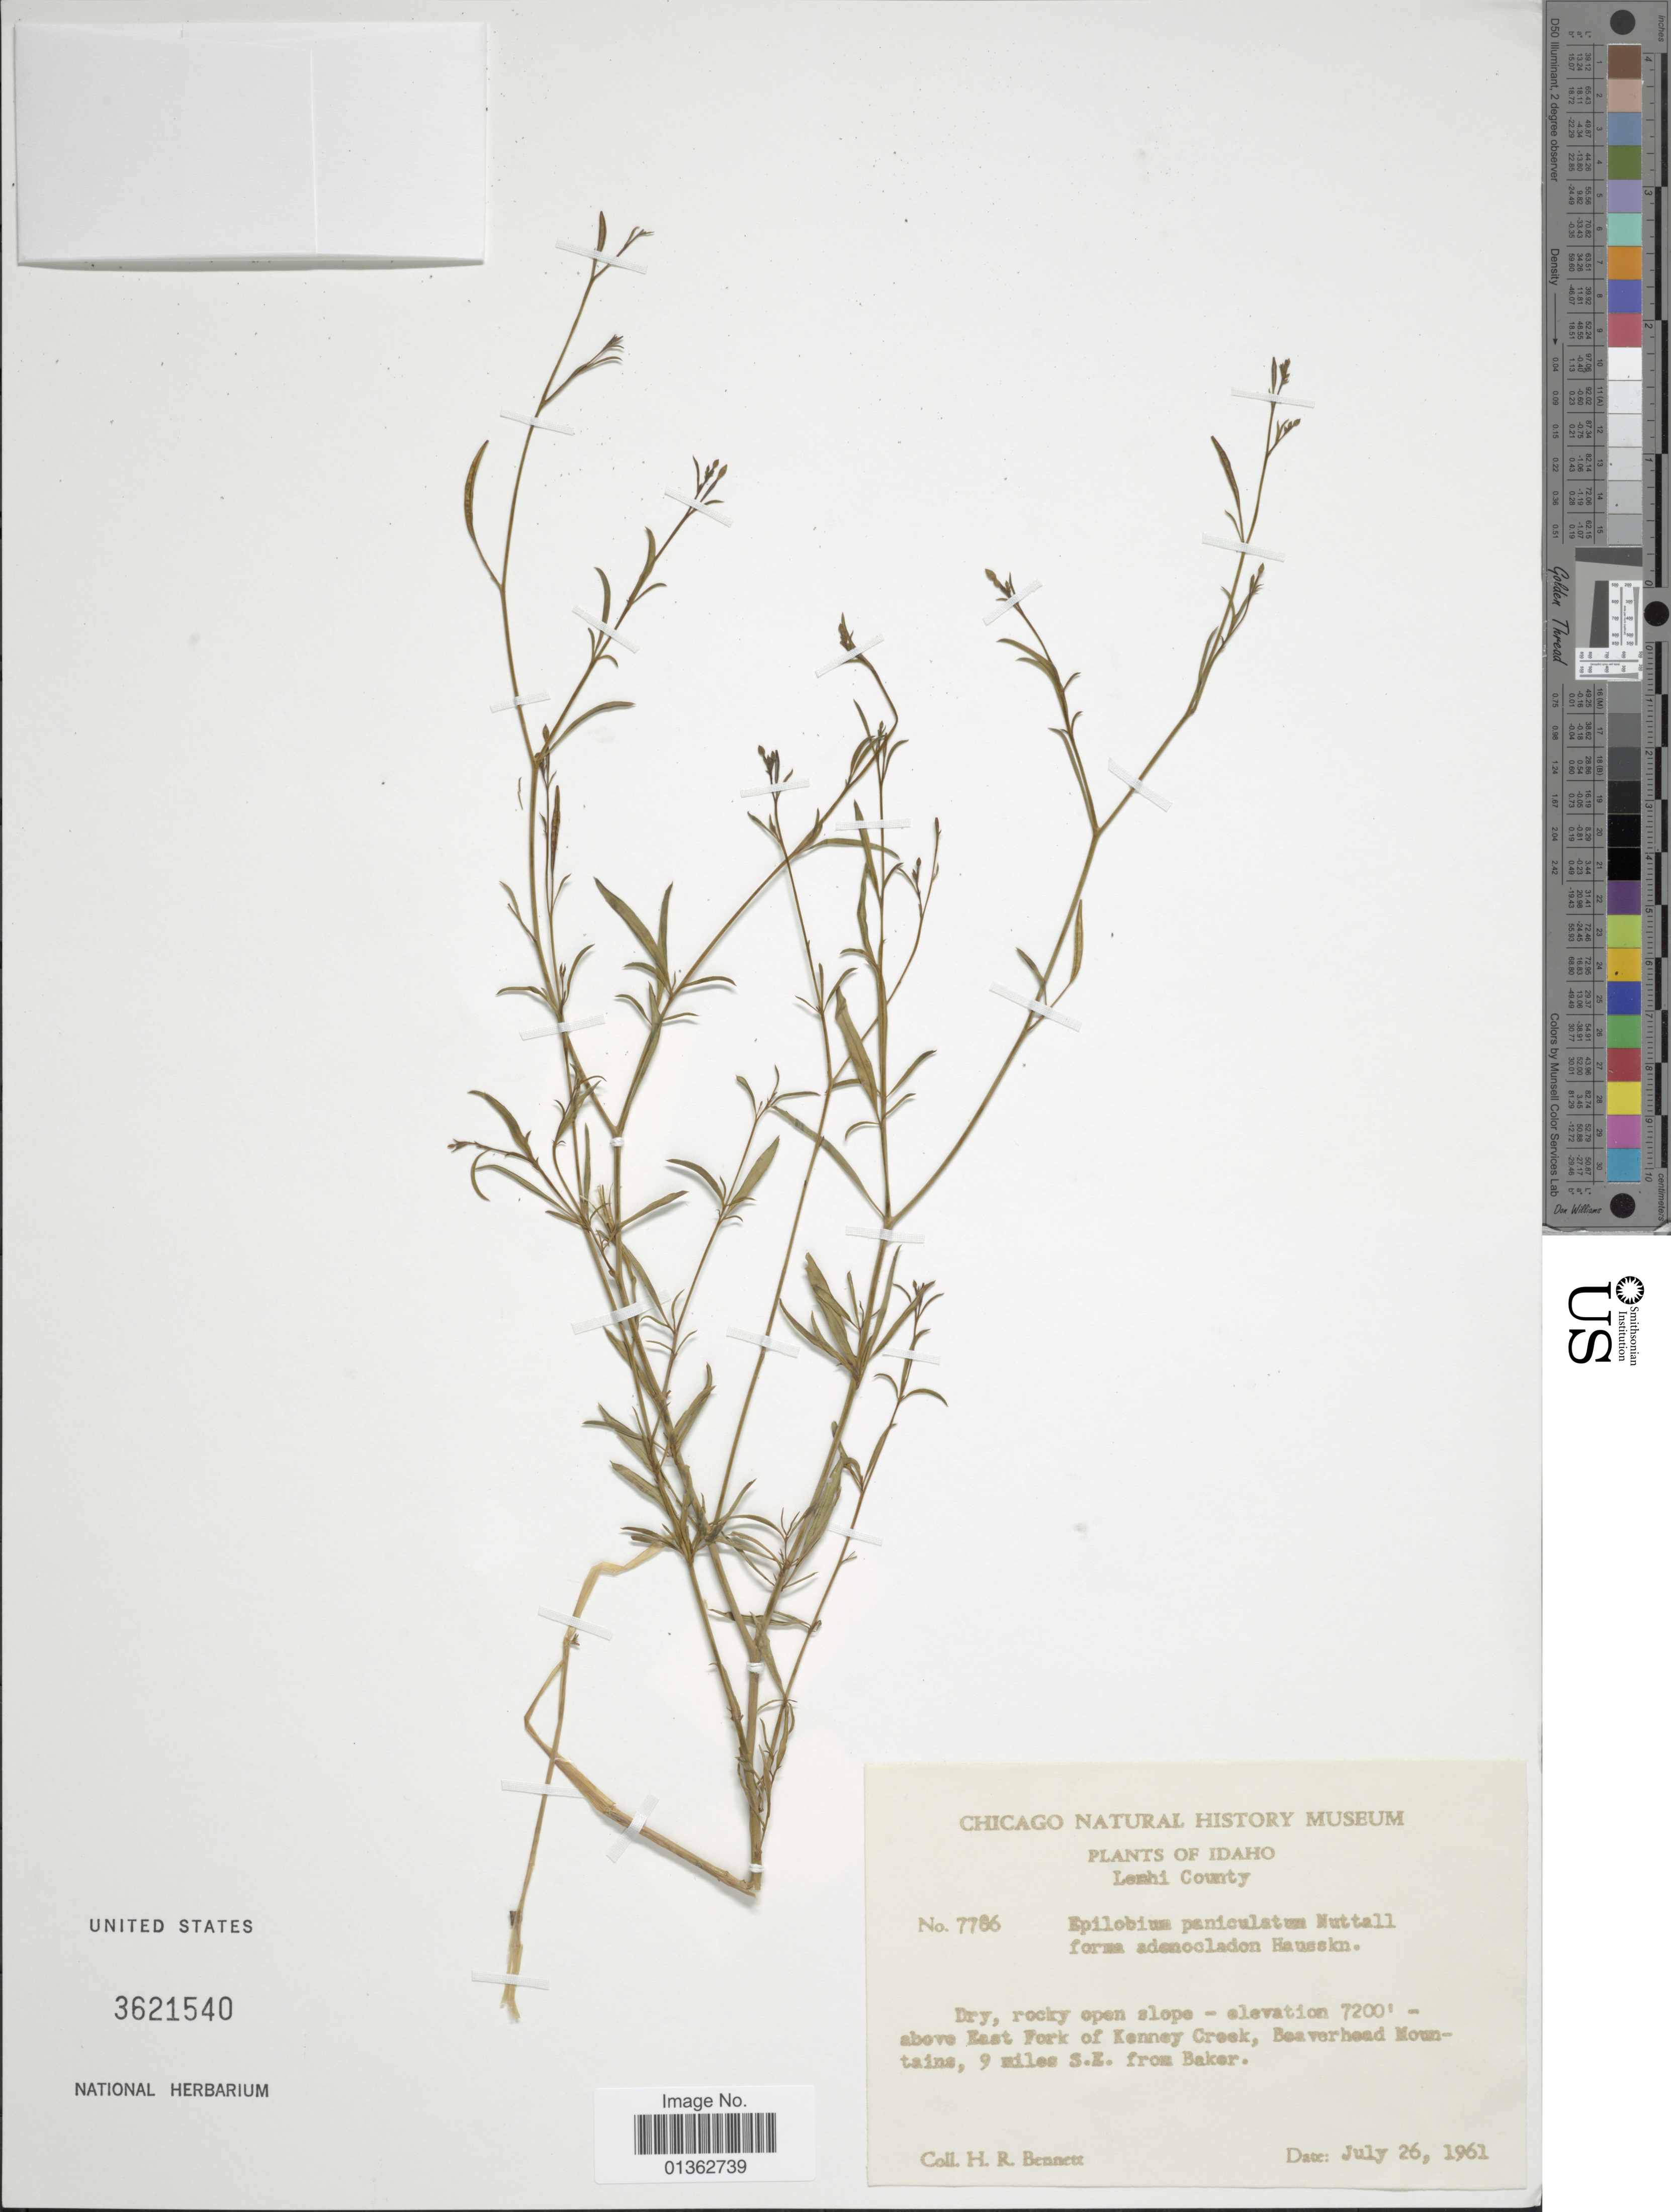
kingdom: Plantae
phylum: Tracheophyta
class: Magnoliopsida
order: Myrtales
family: Onagraceae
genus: Epilobium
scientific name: Epilobium brachycarpum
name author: C. Presl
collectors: H. R. Bennett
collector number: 7786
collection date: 1961-07-26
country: United States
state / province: Idaho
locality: Lemhi County. Above East Fork of Kenney Creek, Beaverhead Mountains, 9 miles S.E. from Baker.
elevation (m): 2195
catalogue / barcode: US 3621540